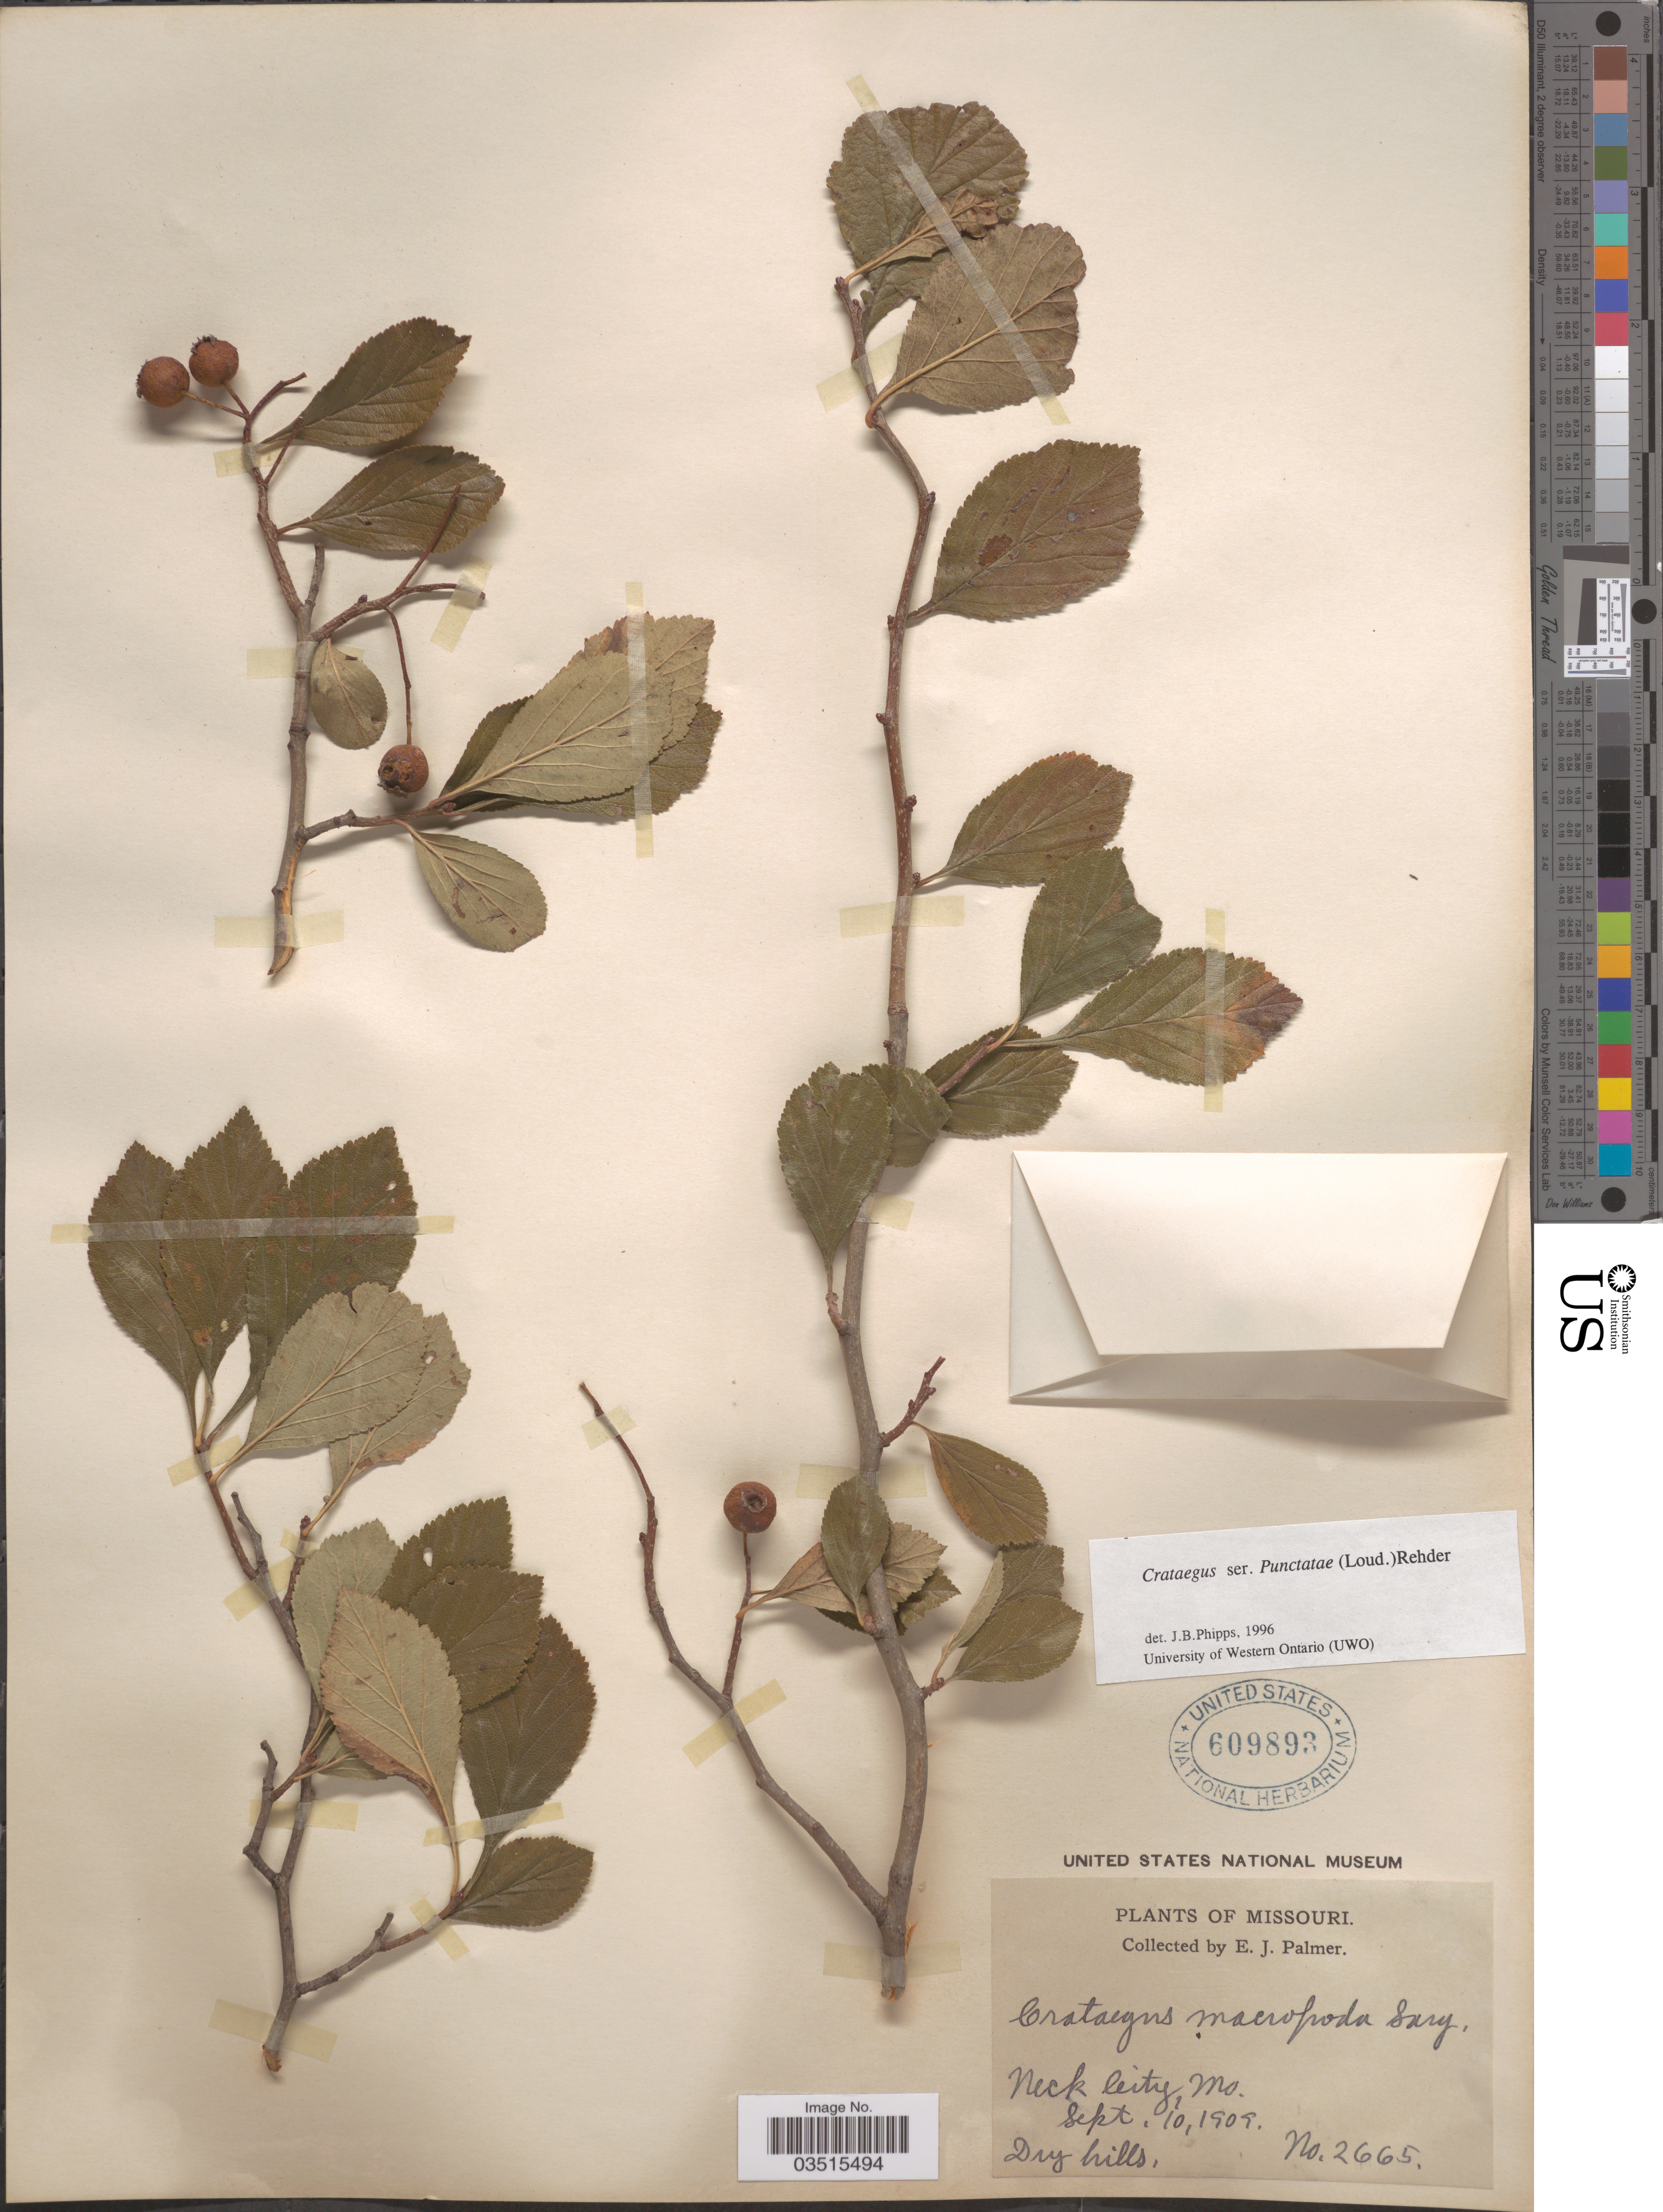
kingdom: Plantae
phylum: Tracheophyta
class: Magnoliopsida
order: Rosales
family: Rosaceae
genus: Crataegus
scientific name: Crataegus macropoda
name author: Sarg.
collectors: E. J. Palmer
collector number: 2665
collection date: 1909-09-10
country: United States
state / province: Missouri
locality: Neck City.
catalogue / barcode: US 609893